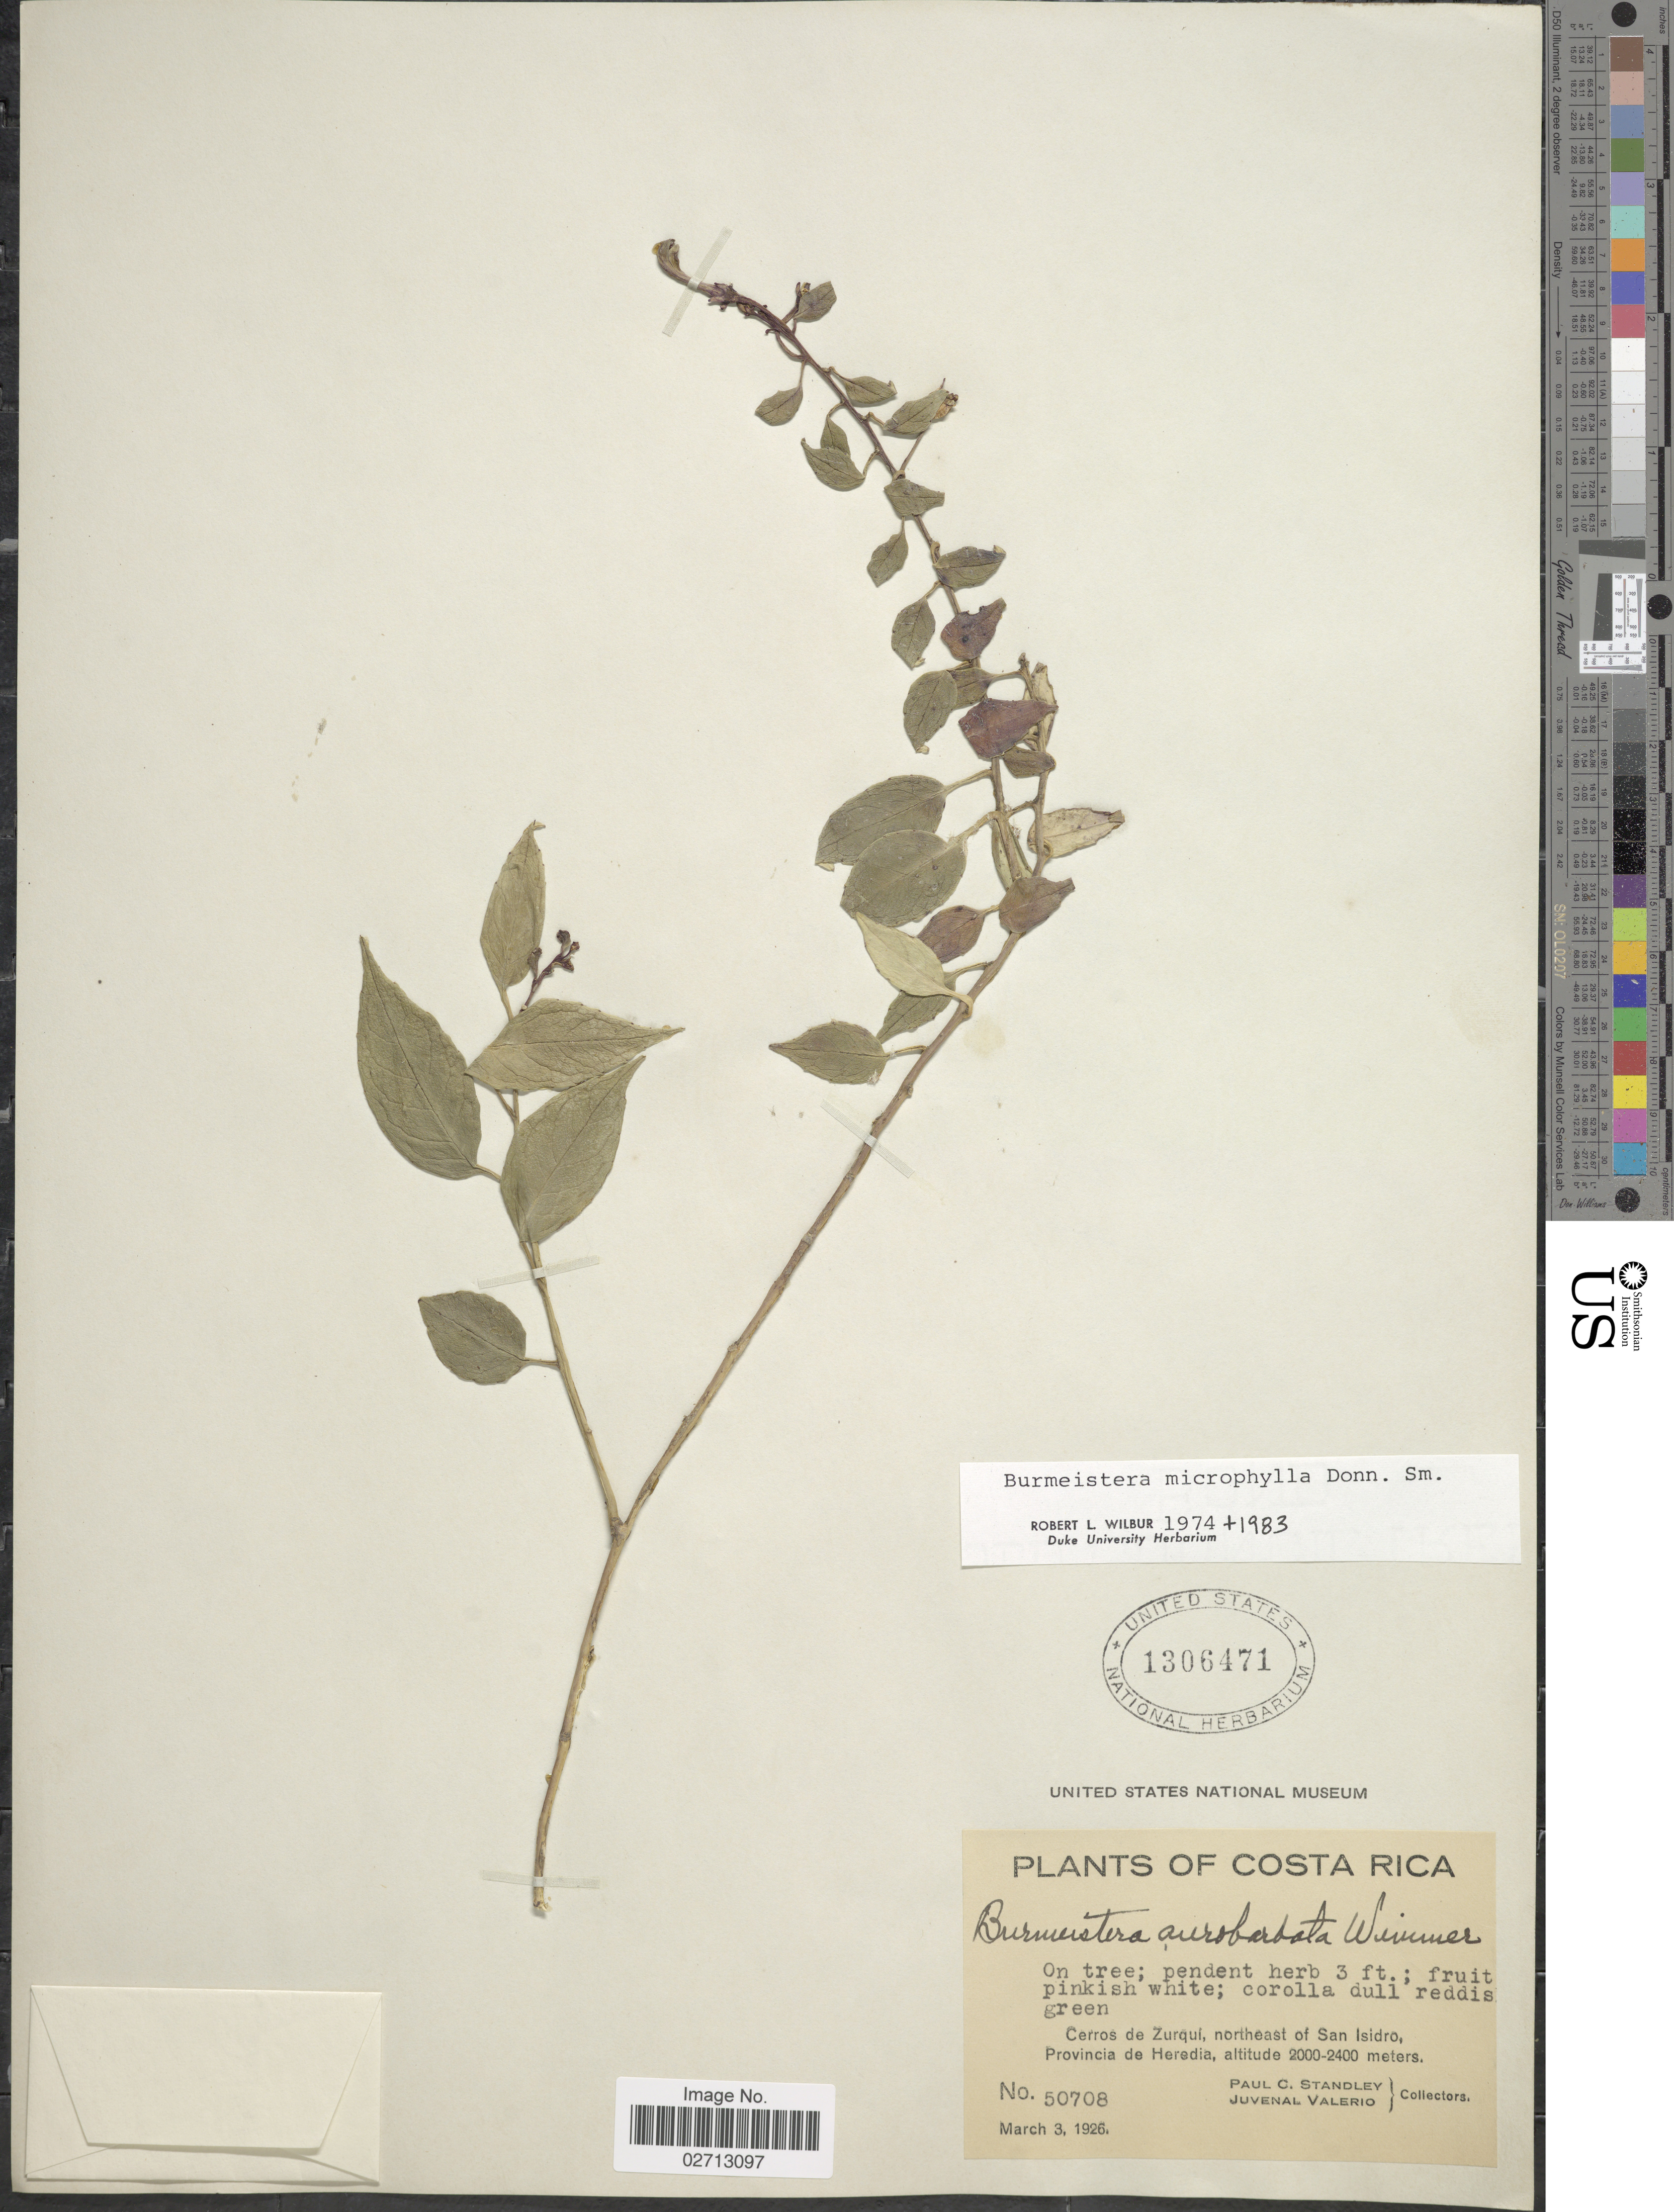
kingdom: Plantae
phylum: Tracheophyta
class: Magnoliopsida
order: Asterales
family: Campanulaceae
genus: Burmeistera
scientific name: Burmeistera microphylla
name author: Donn. Sm.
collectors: P. C. Standley & J. Valerio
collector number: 50708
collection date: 1926-03-03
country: Costa Rica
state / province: Heredia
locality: Cerros de Zurqui, northeast of San Isidro.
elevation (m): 2000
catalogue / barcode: US 1306471